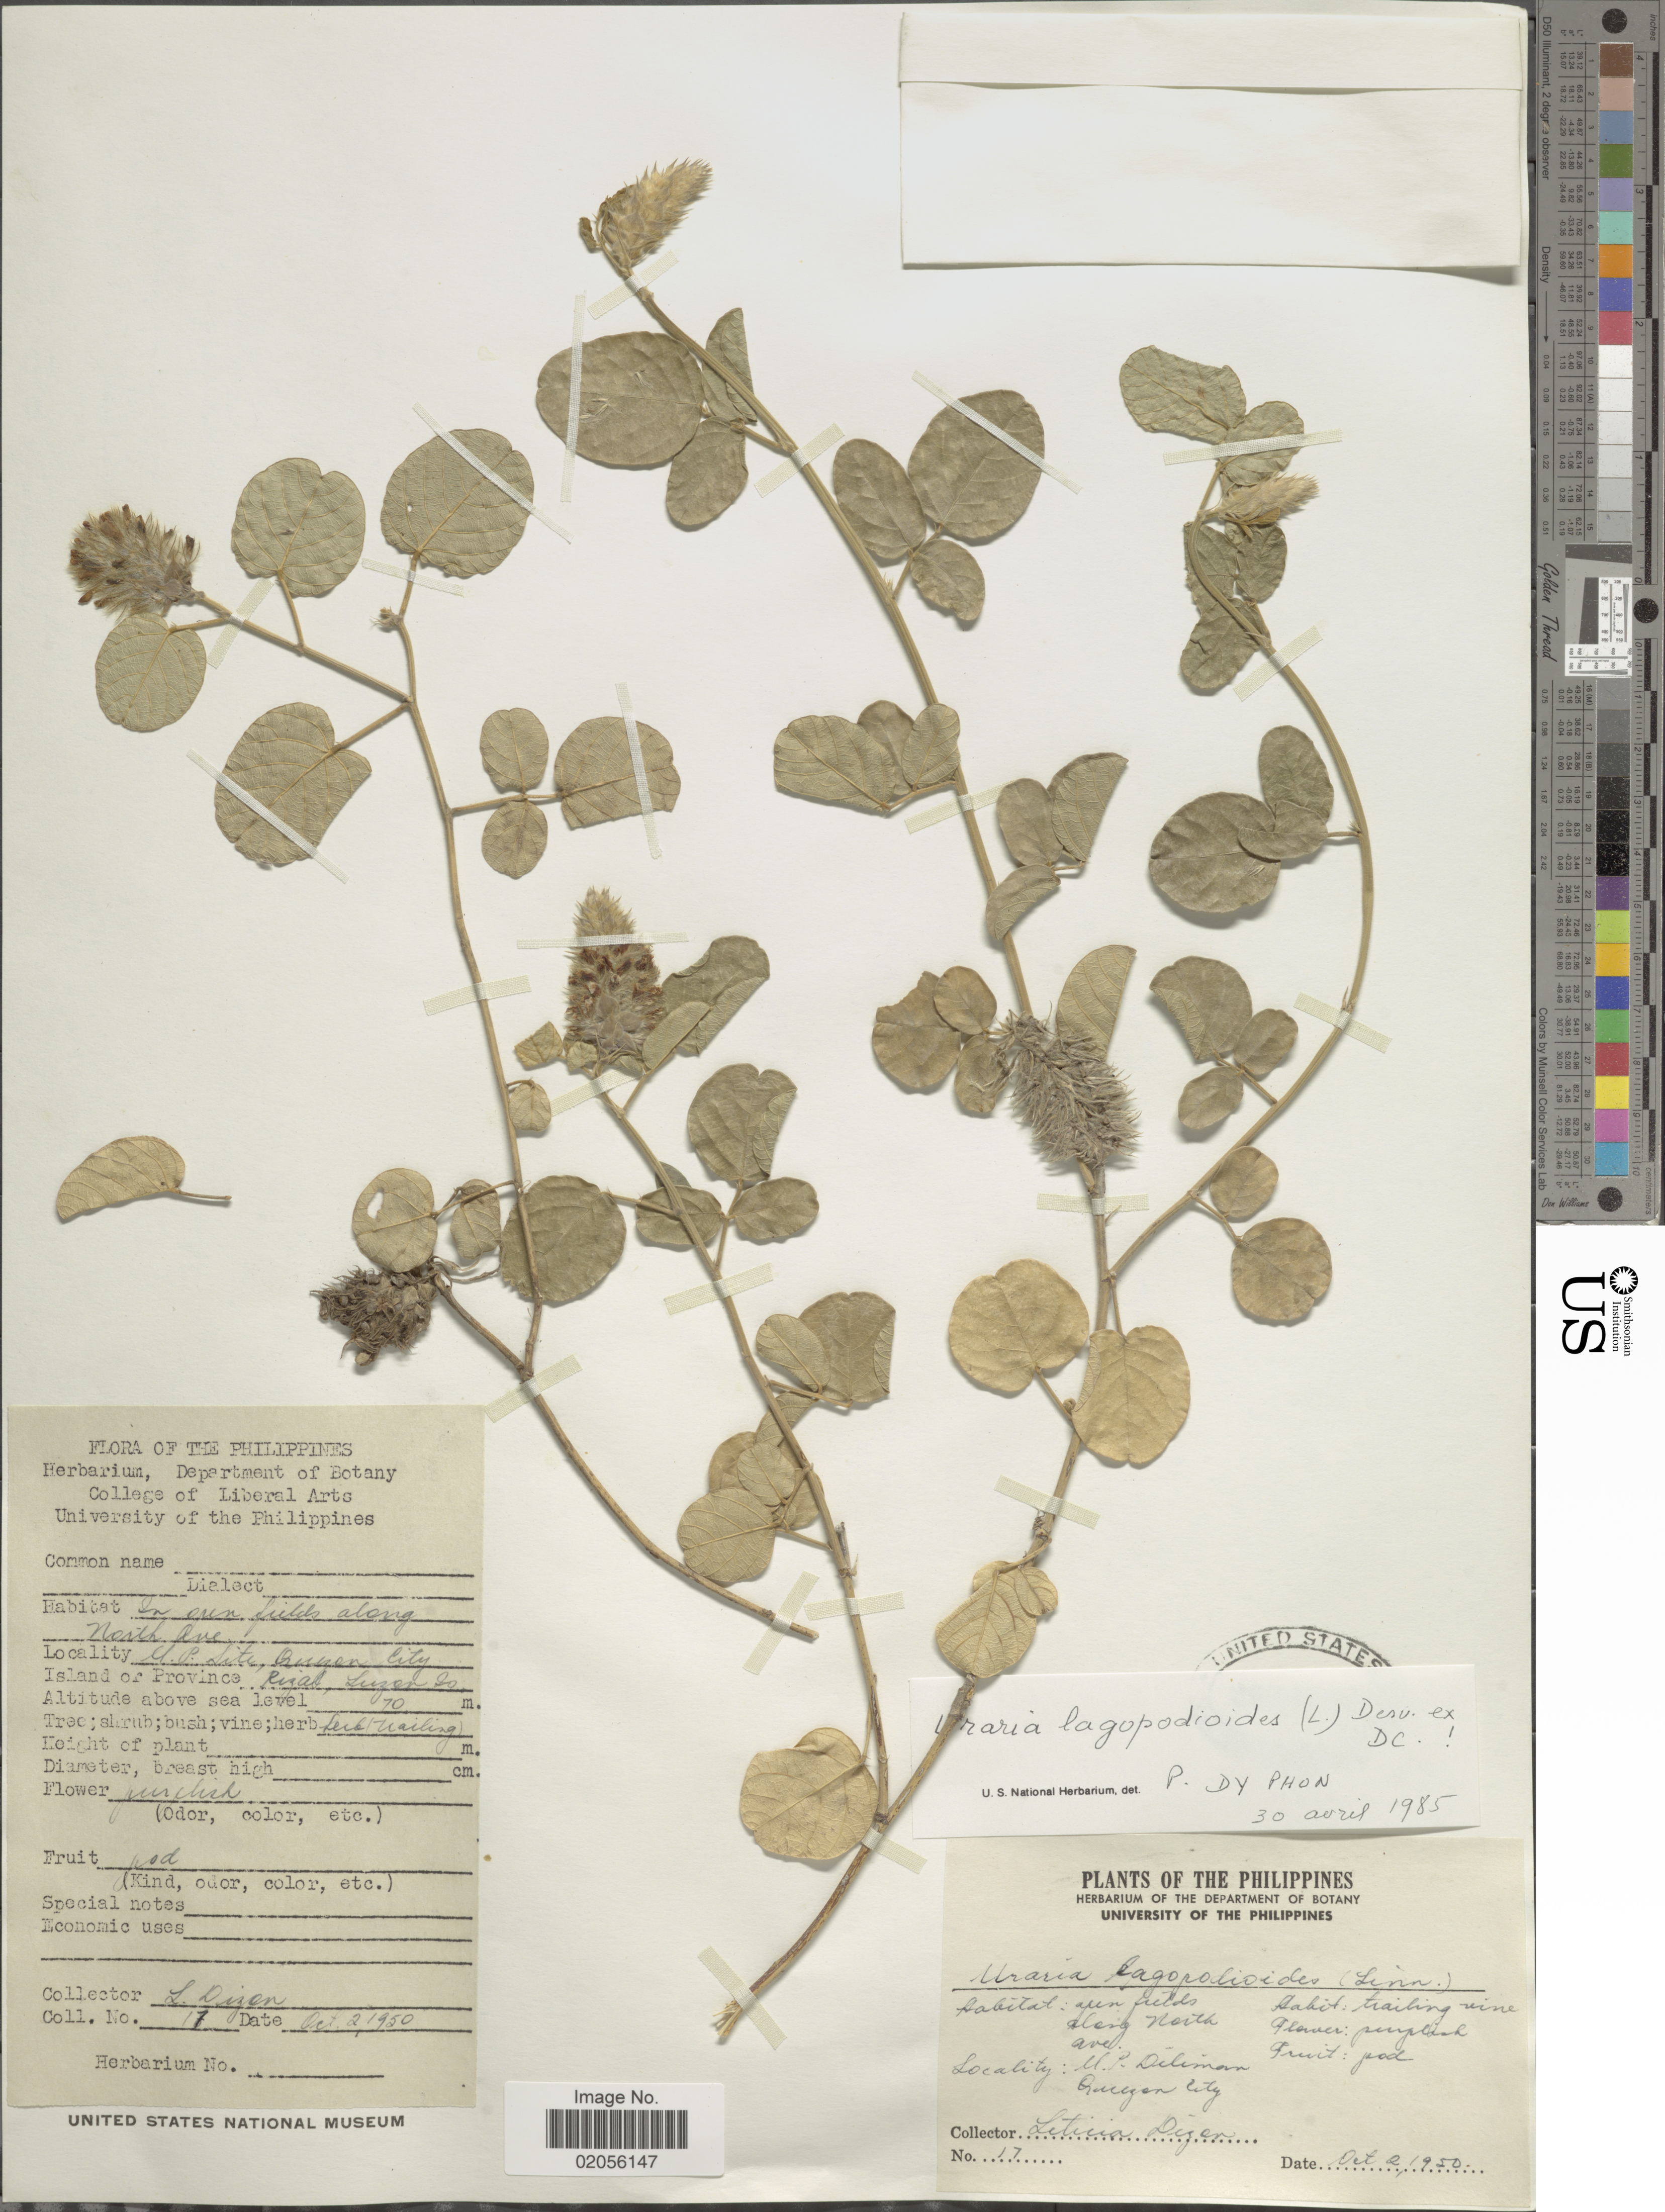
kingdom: Plantae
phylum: Tracheophyta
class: Magnoliopsida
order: Fabales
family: Fabaceae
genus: Uraria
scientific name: Uraria lagopodioides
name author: (L.) Desv. ex DC.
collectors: L. Dizen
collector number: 17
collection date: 1950-10-02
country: Philippines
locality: U. P. Diliman site, North Quzon City. Rizal, Luzon Is.